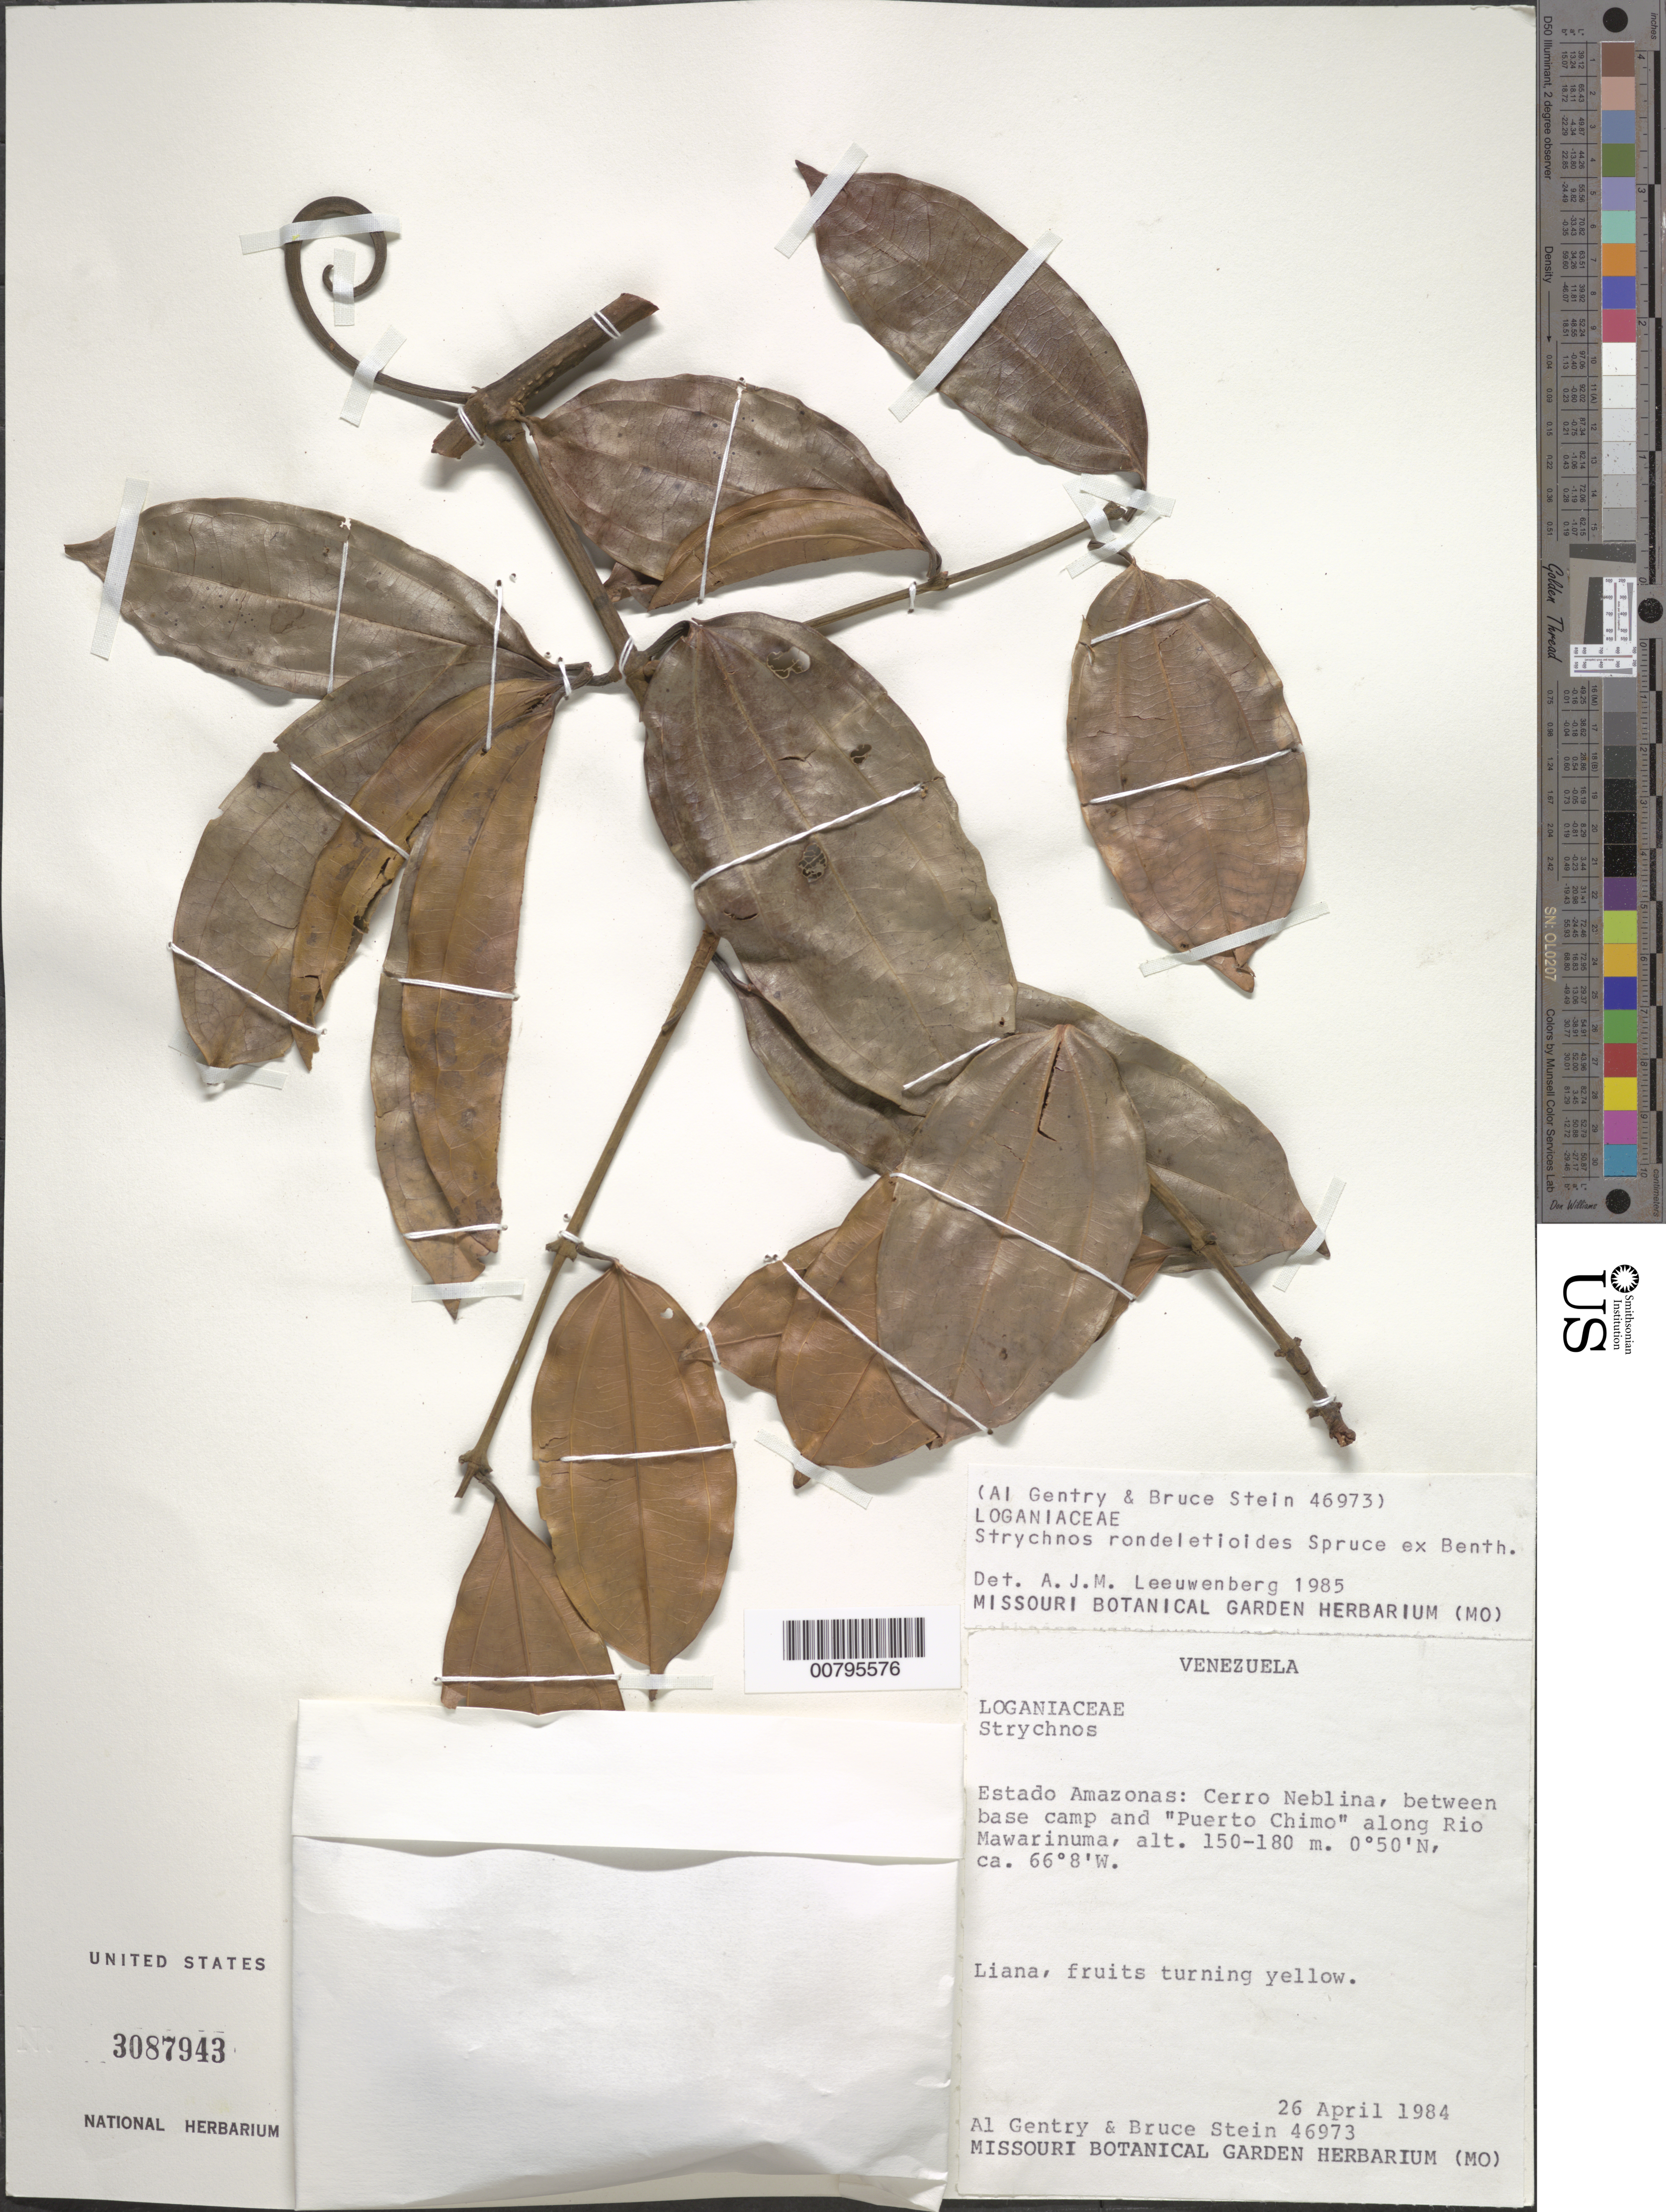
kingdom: Plantae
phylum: Tracheophyta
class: Magnoliopsida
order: Gentianales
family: Loganiaceae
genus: Strychnos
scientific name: Strychnos rondeletioides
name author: Spruce ex Benth.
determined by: Leeuwenberg, A. J. M.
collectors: A. H. Gentry & B. Stein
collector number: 46973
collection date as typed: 26-Apr-84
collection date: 1984-04-26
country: Venezuela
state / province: Amazonas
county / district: Río Negro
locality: Cerro de La Neblina, Río Mawarinuma, between base camp and "Puerto Chimo"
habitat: Along river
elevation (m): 150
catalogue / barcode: US 3087943